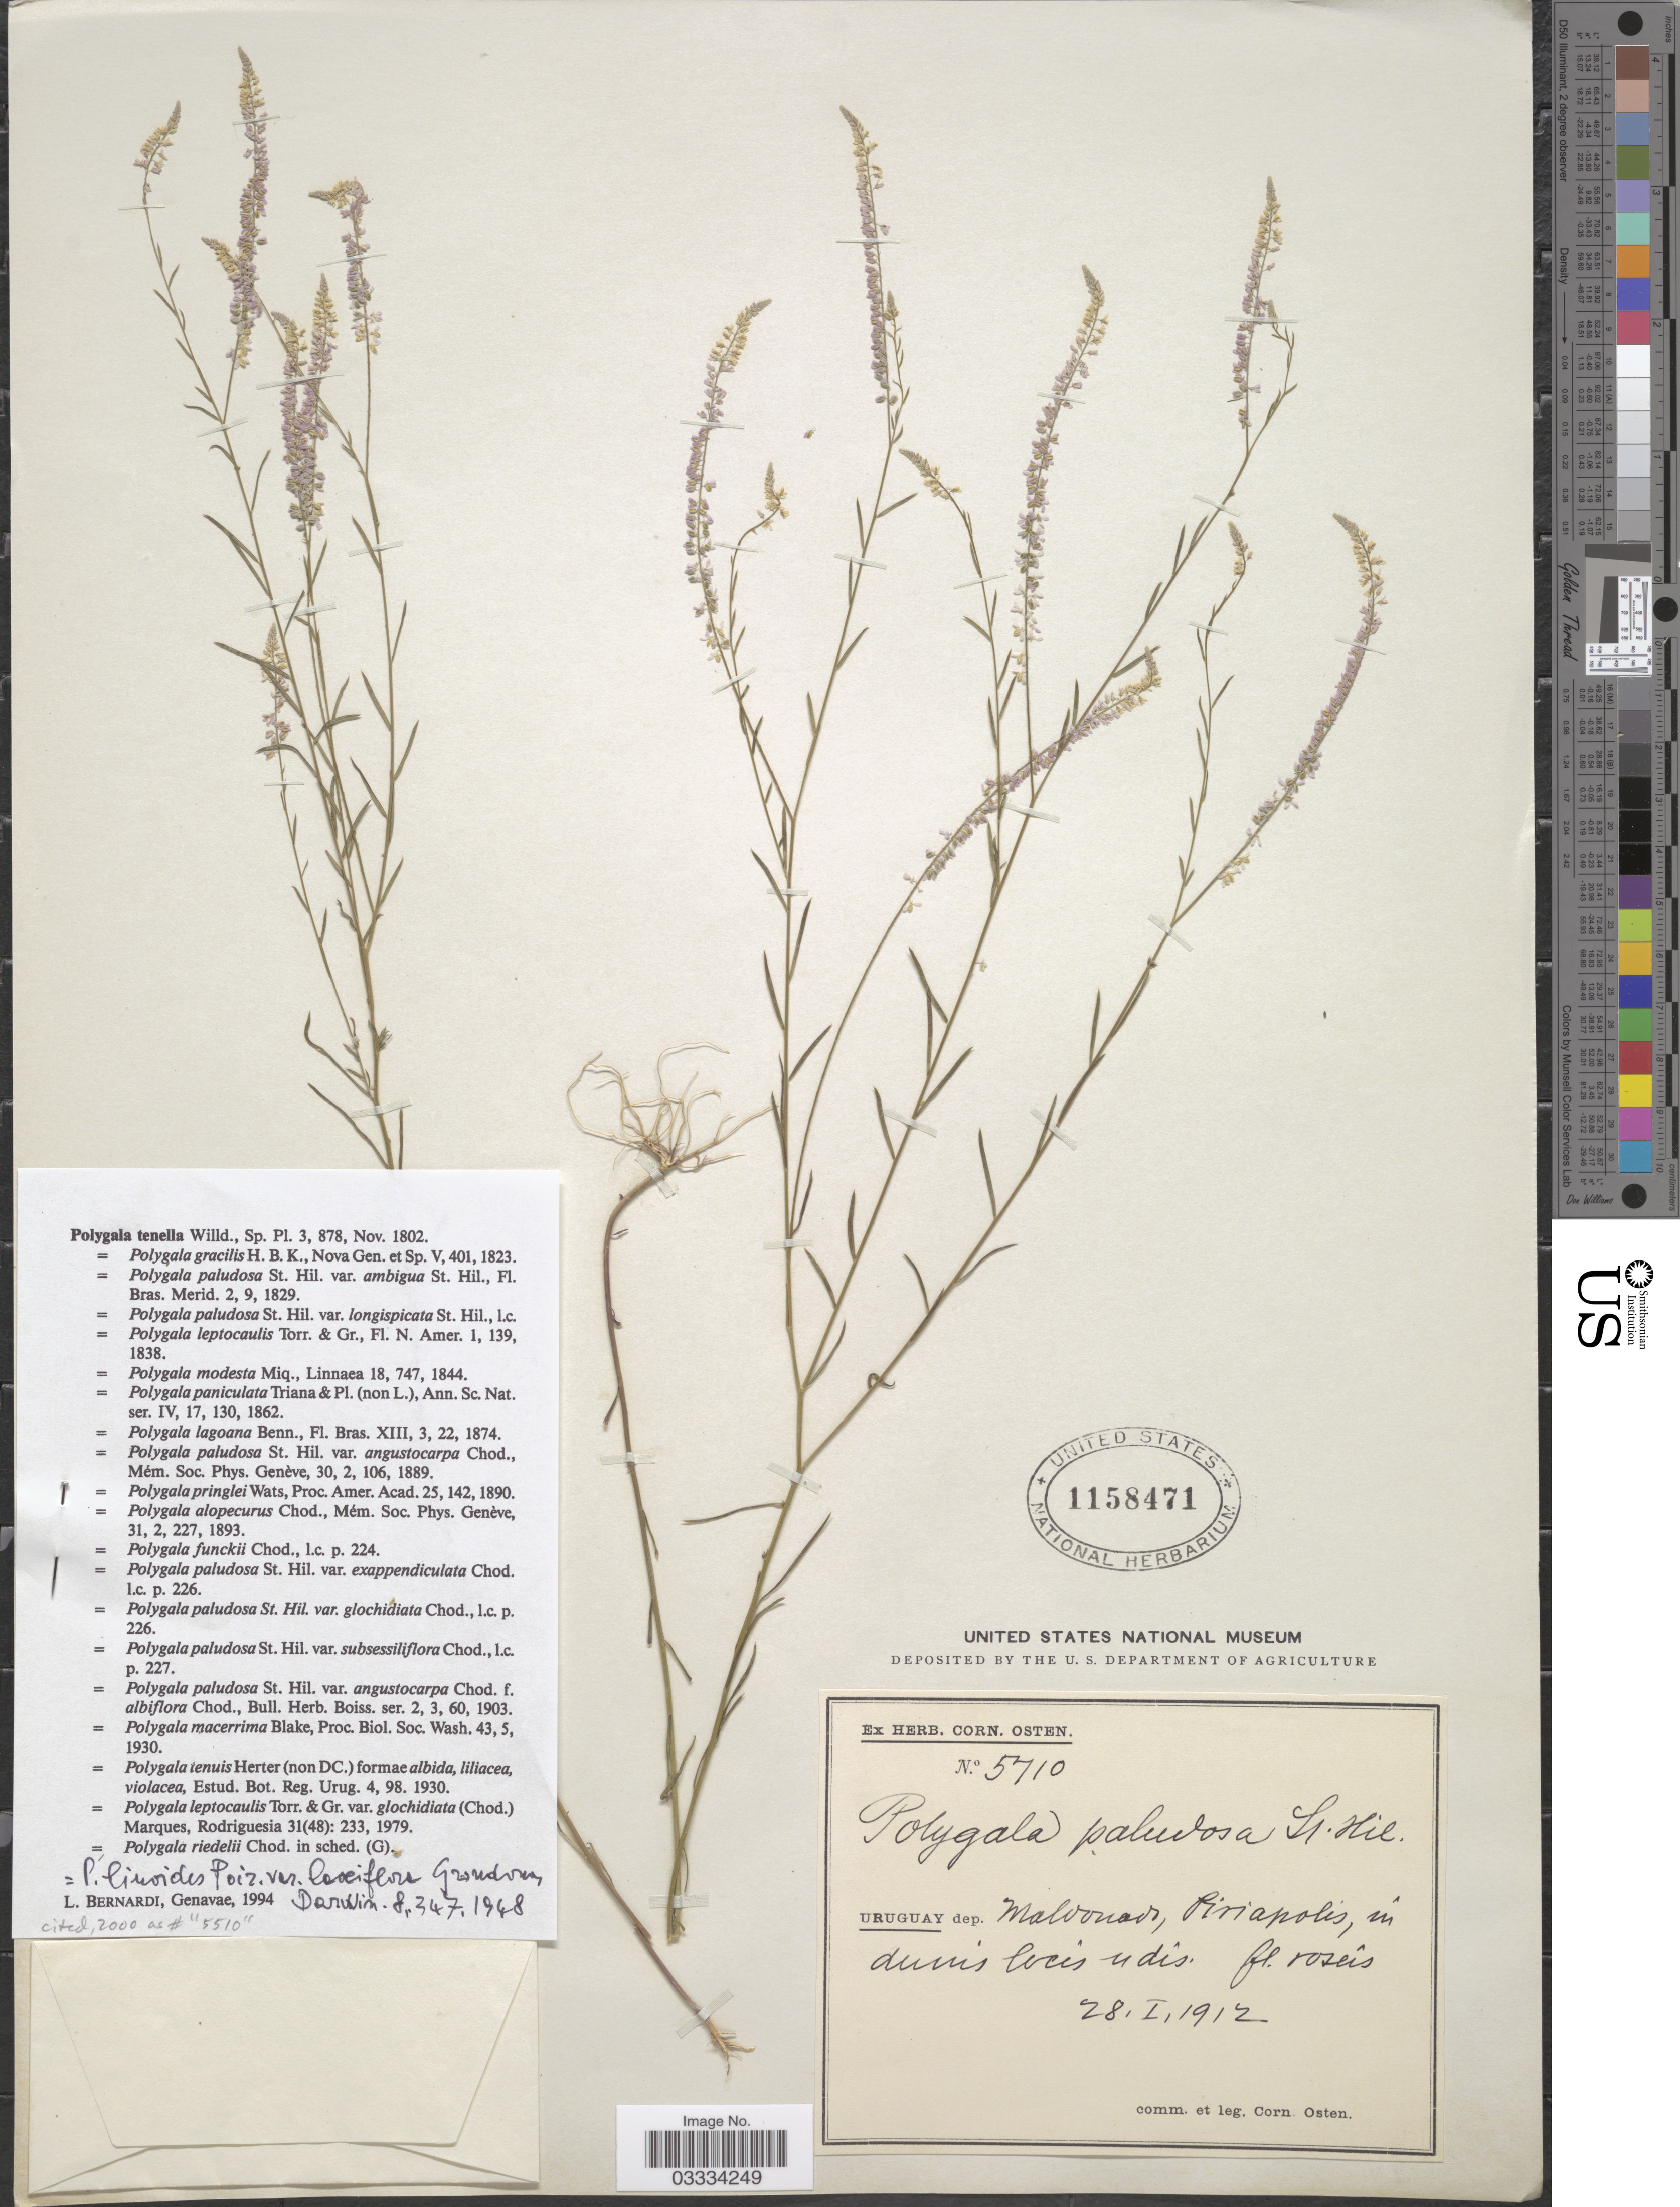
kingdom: Plantae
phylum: Tracheophyta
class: Magnoliopsida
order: Fabales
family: Polygalaceae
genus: Polygala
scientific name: Polygala tenella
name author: Willd.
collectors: C. Osten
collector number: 5710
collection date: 1912-01-28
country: Uruguay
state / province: Maldonado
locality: Piriapolis, in dunis locis udis.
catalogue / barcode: US 1158471